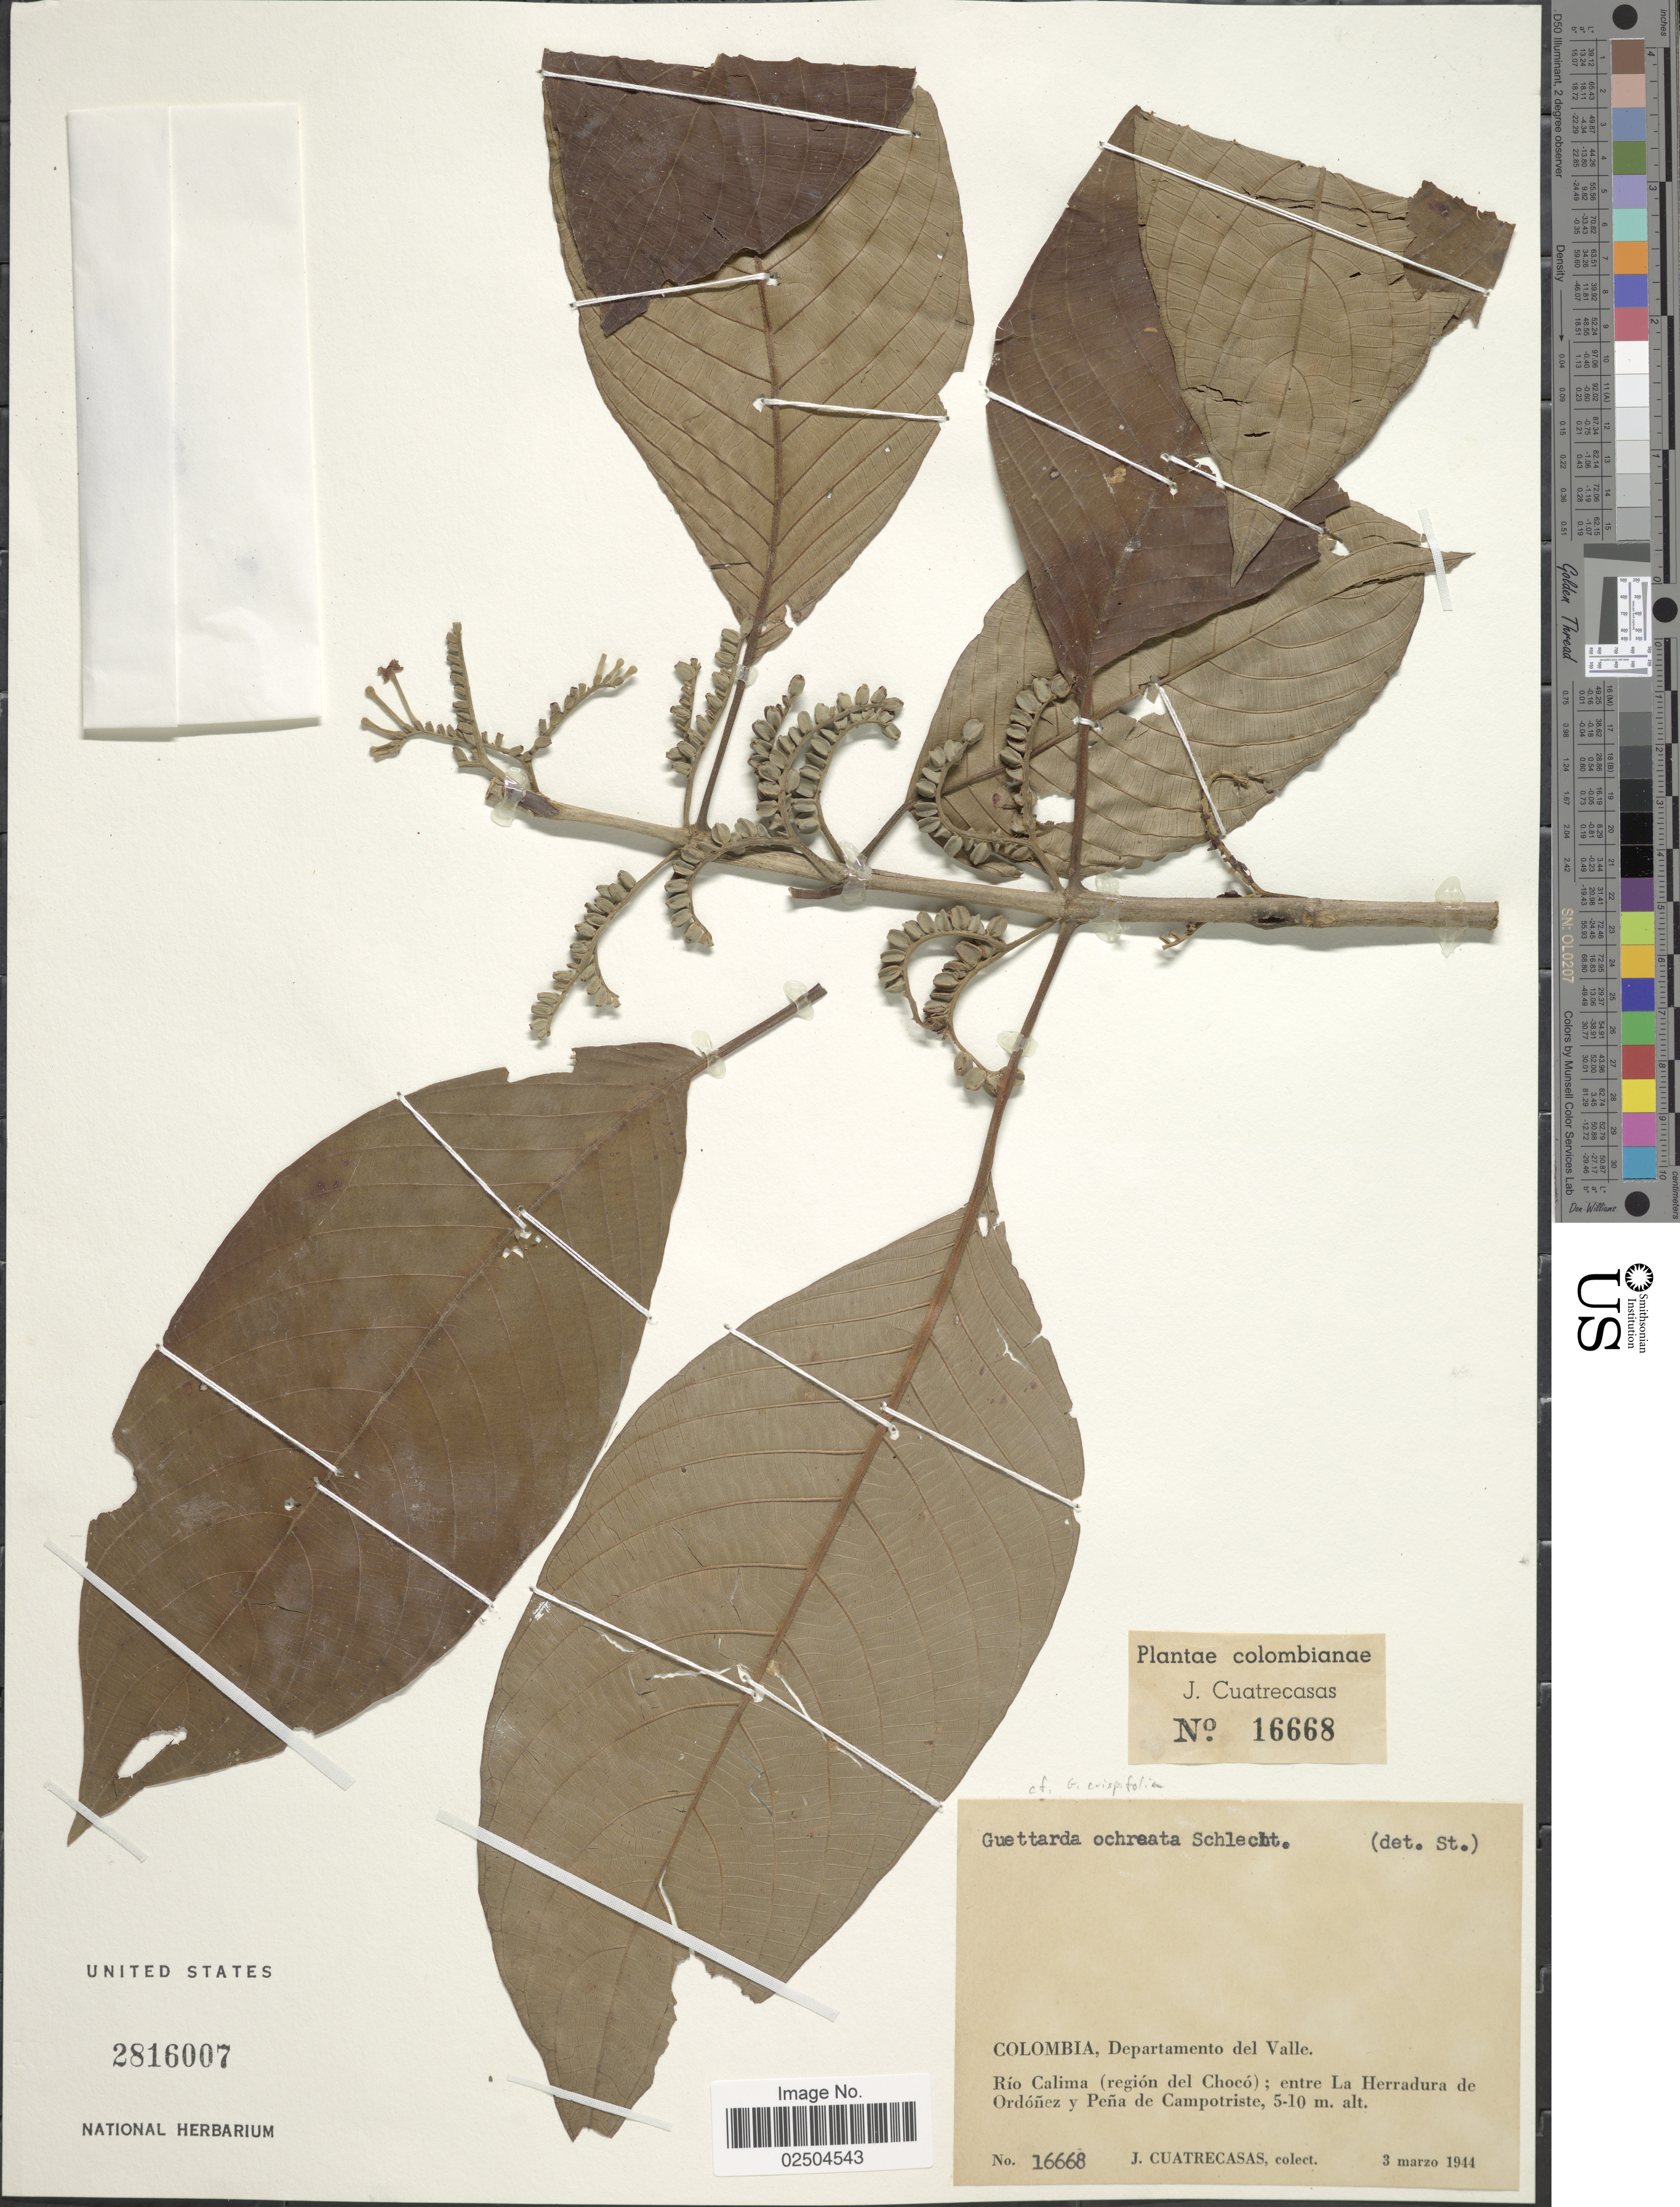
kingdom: Plantae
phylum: Tracheophyta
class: Magnoliopsida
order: Gentianales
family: Rubiaceae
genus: Guettarda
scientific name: Guettarda ochreata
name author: Schltdl.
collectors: J. Cuatrecasas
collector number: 16668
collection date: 1944-03-03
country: Colombia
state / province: Valle del Cauca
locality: Colombia, Departamento del Valle, Rio Calima (region del Choco); entre La Herradura de Ordonez y Pena de Campotriste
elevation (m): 5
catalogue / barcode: US 2816007